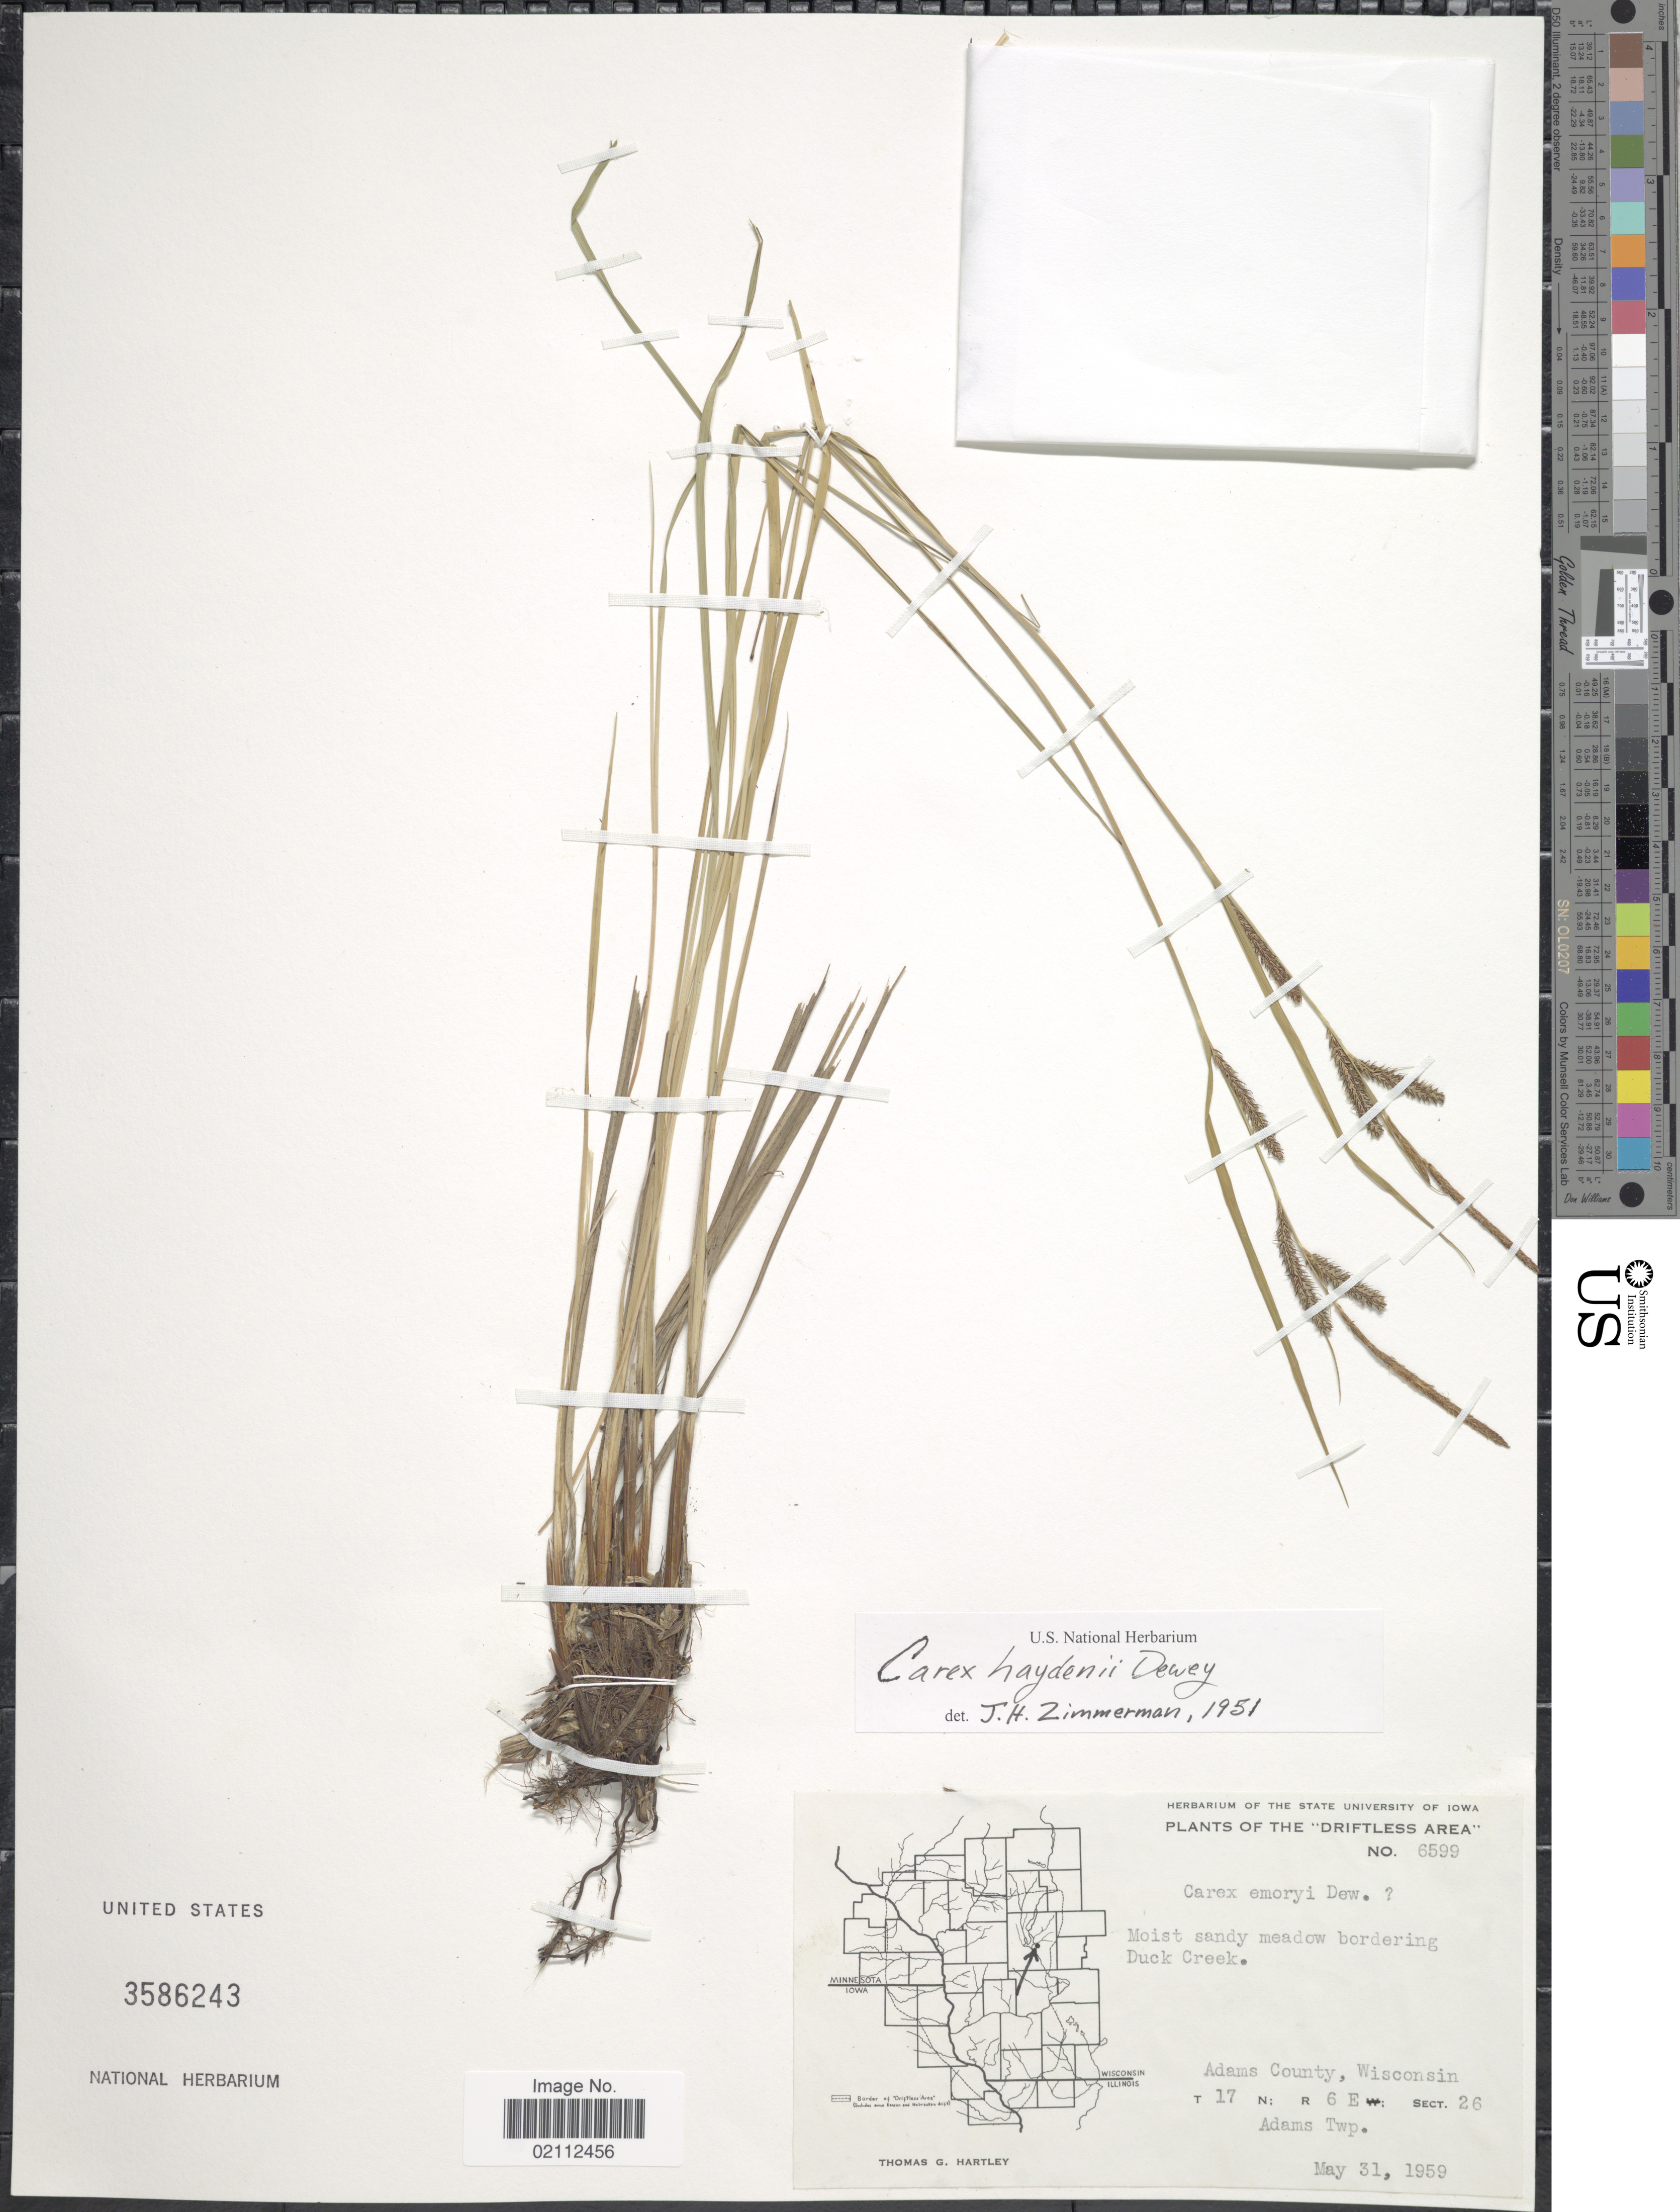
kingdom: Plantae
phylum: Tracheophyta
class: Liliopsida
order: Poales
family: Cyperaceae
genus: Carex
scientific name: Carex haydenii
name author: Dewey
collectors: T. G. Hartley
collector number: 6599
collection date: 1959-05-31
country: United States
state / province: Wisconsin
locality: The "Driftless Area", moist sandy meadow bordering Duck Creek, Adams County, T 17 N; R 6 E; Sect. 26, Adams Twp.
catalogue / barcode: US 3586243